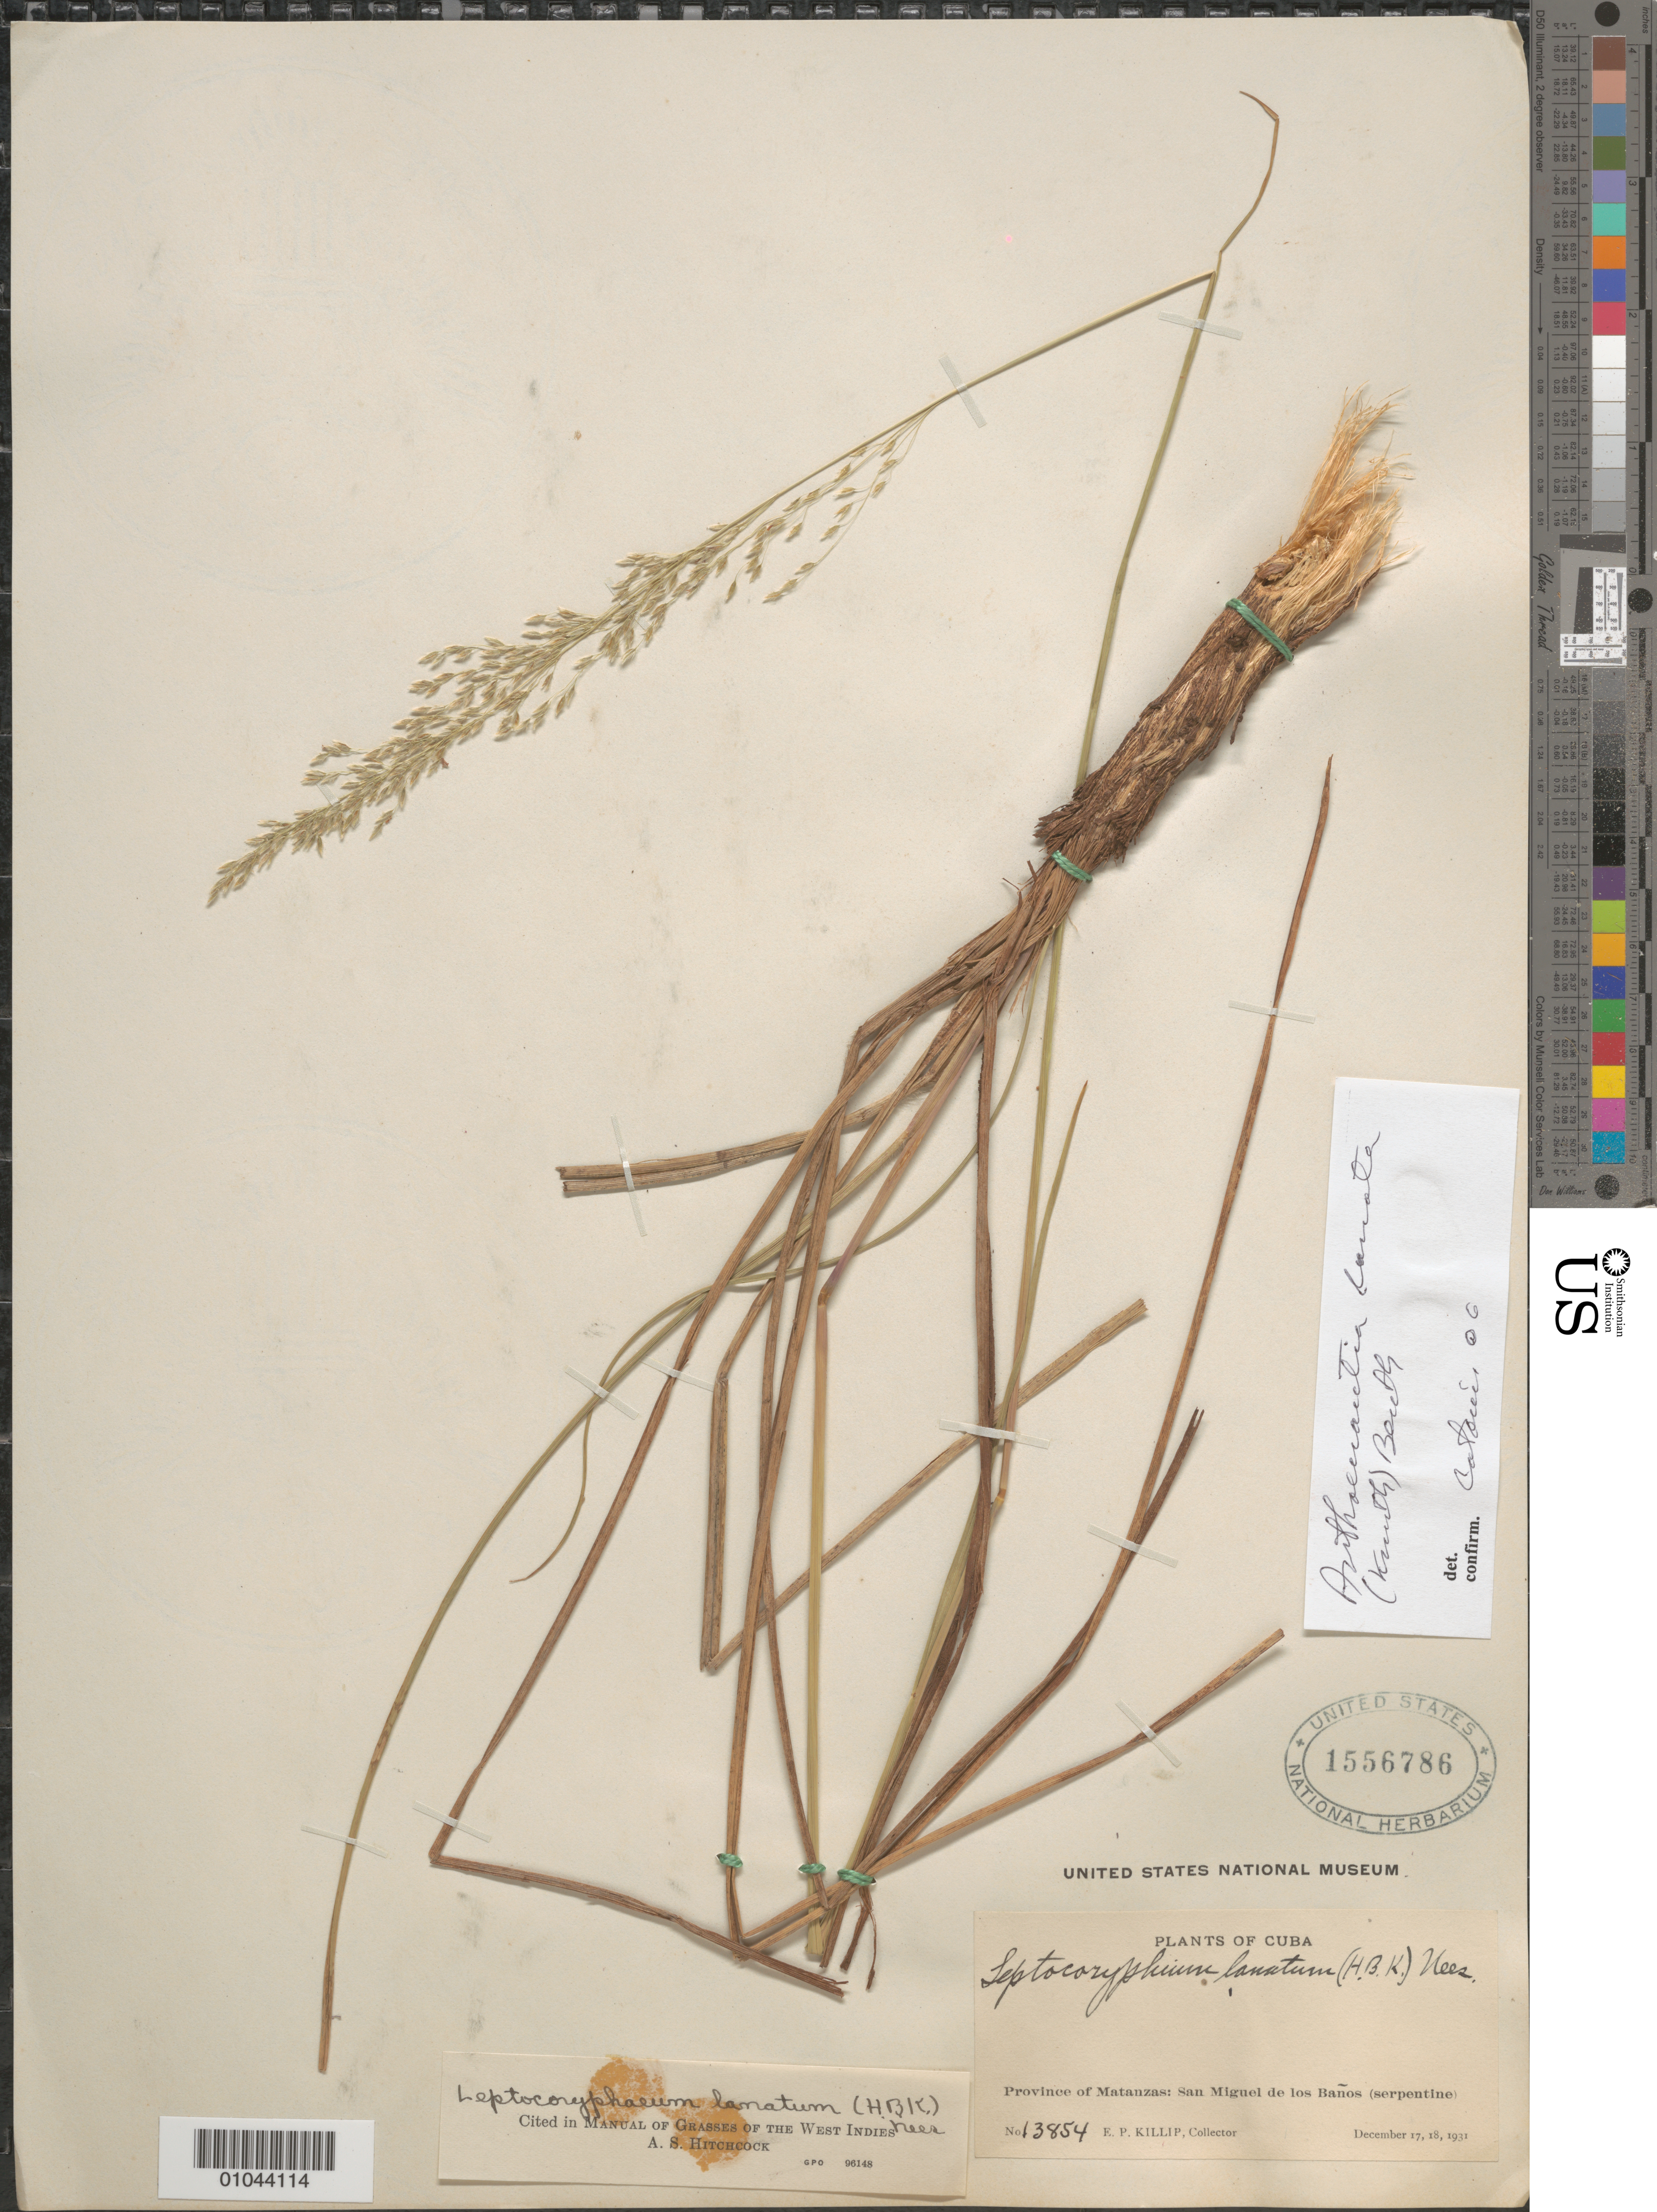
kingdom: Plantae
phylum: Tracheophyta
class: Liliopsida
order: Poales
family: Poaceae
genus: Leptocoryphium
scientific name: Leptocoryphium lanatum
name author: (Kunth) Nees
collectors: E. P. Killip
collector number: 13854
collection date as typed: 17 Dec 1931 and 18 Dec 1931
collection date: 1931-12-17,1931-12-18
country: Cuba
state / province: Matanzas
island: Cuba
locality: San Miguel de los Banos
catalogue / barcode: US 1556786